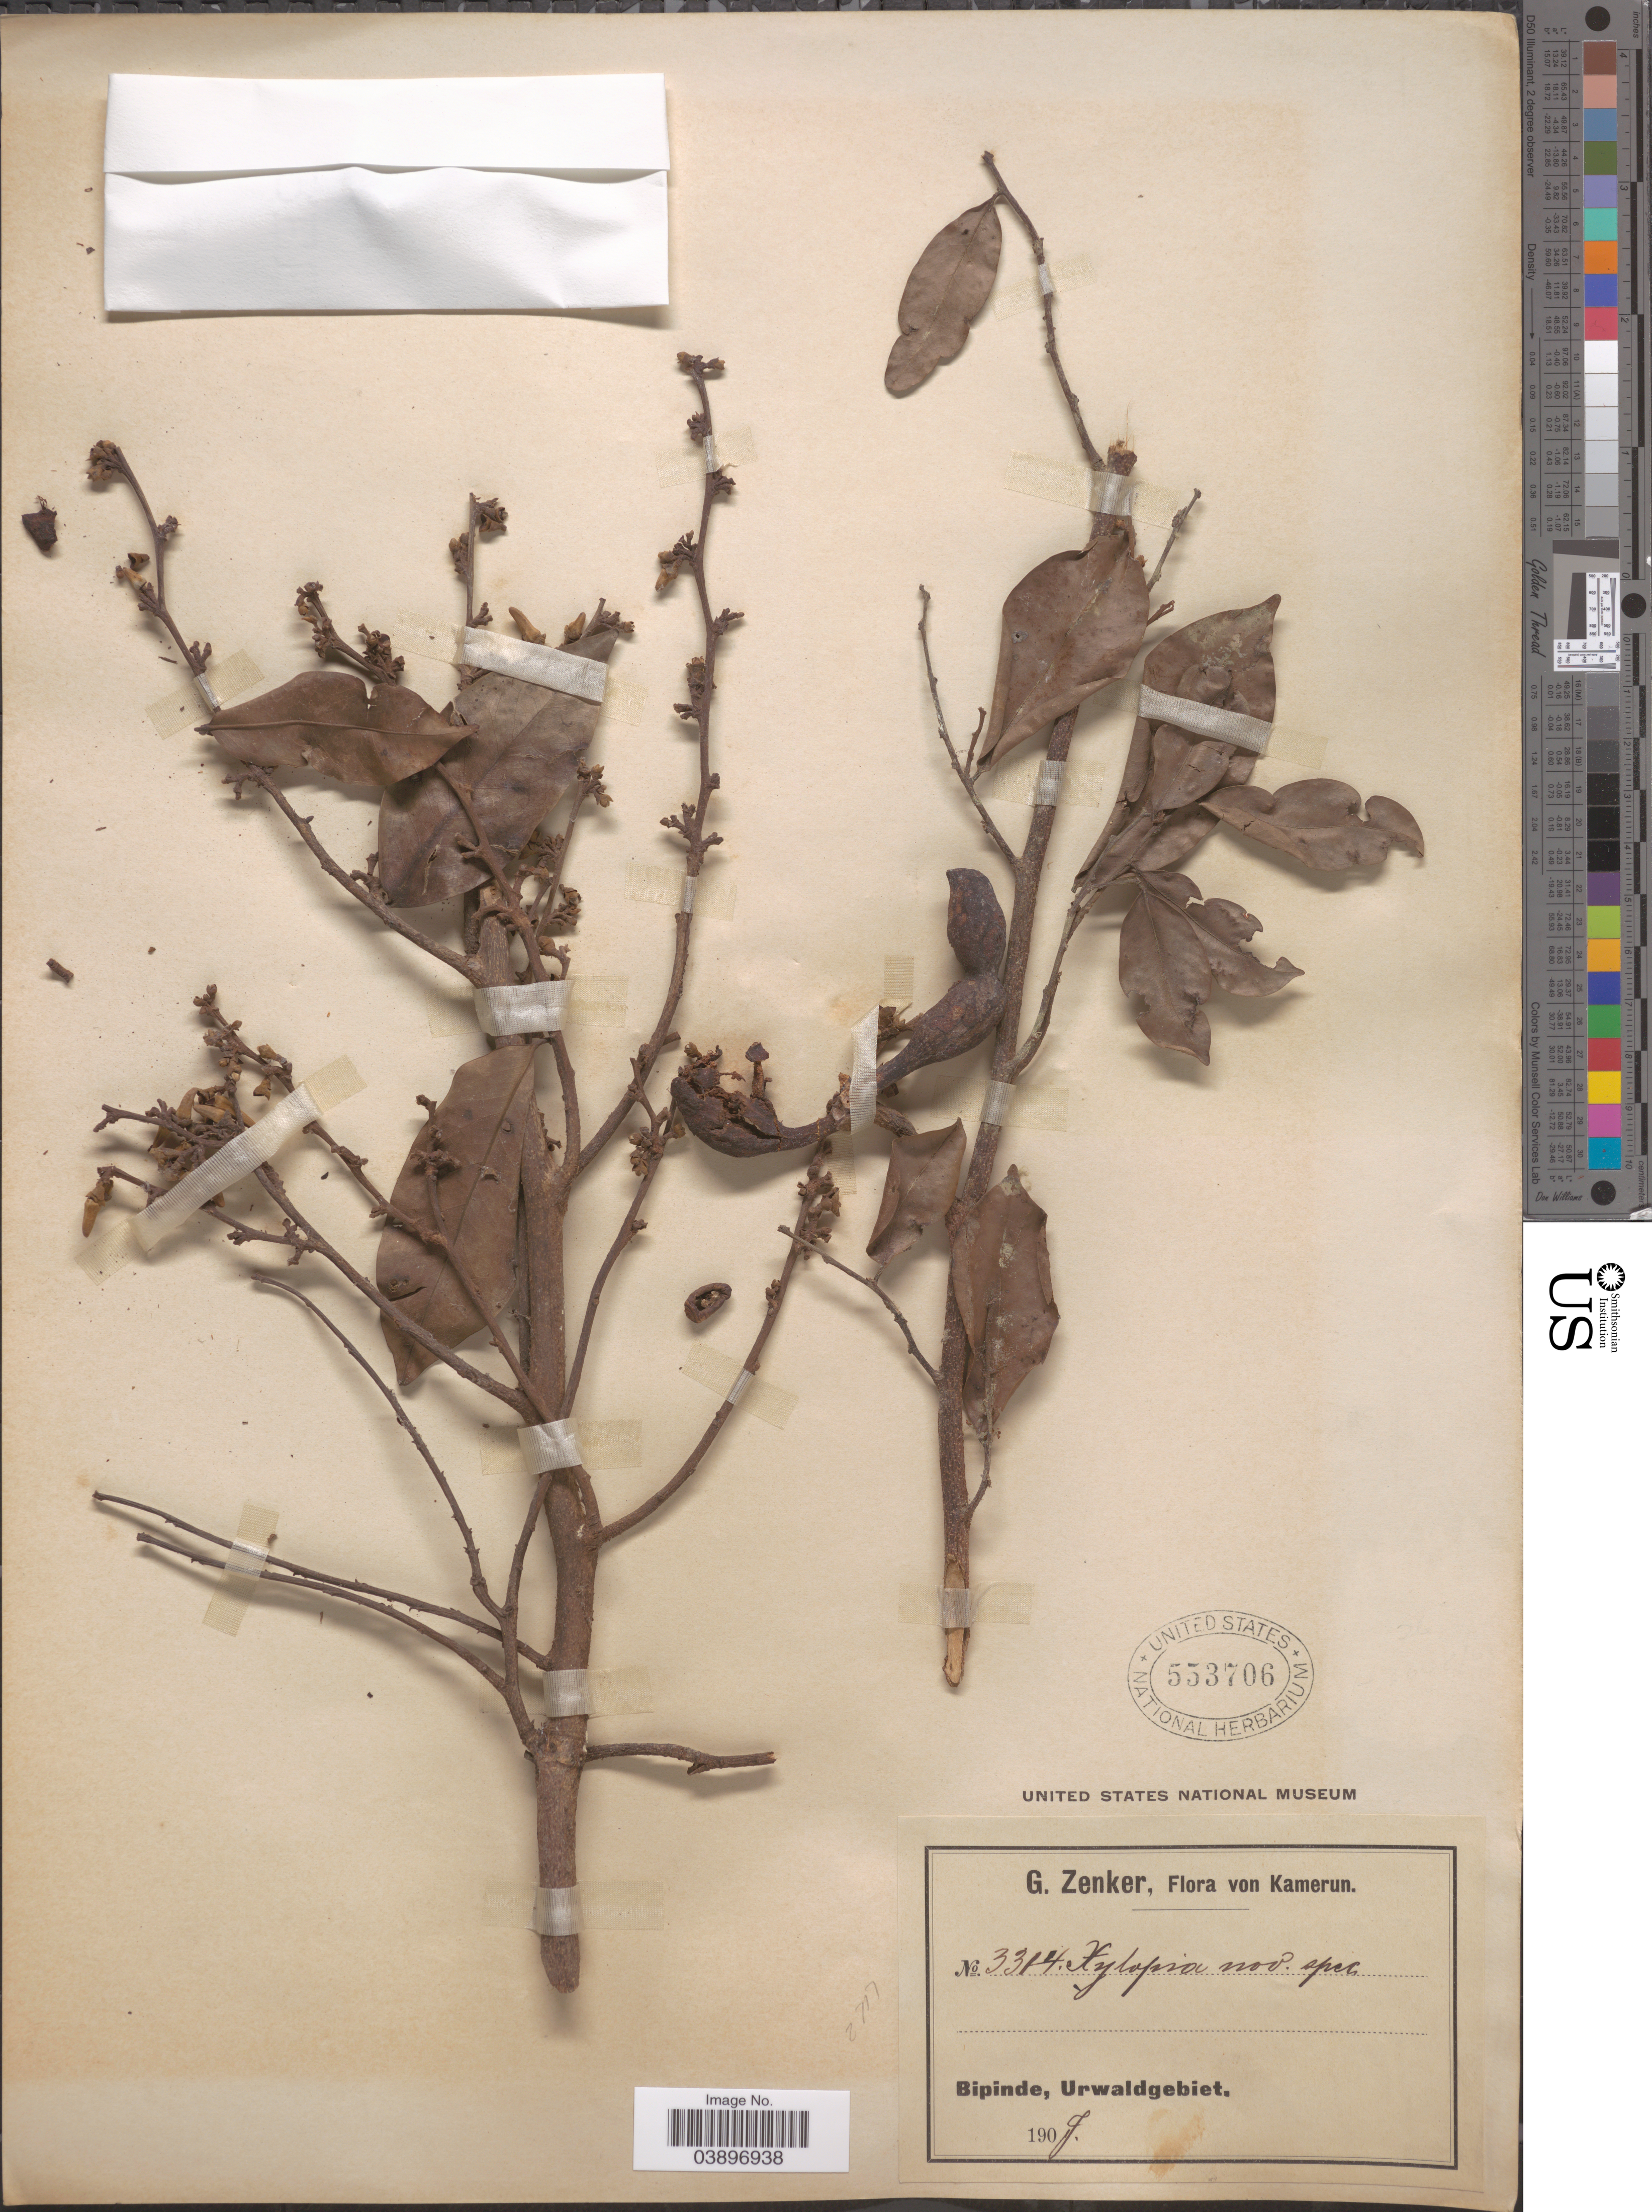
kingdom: Plantae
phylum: Tracheophyta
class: Magnoliopsida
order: Magnoliales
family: Annonaceae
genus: Xylopia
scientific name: Xylopia sp.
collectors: G. A. Zenker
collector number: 3314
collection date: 1907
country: Cameroon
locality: Bipinde, Urwaldgebiet.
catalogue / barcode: US 553706